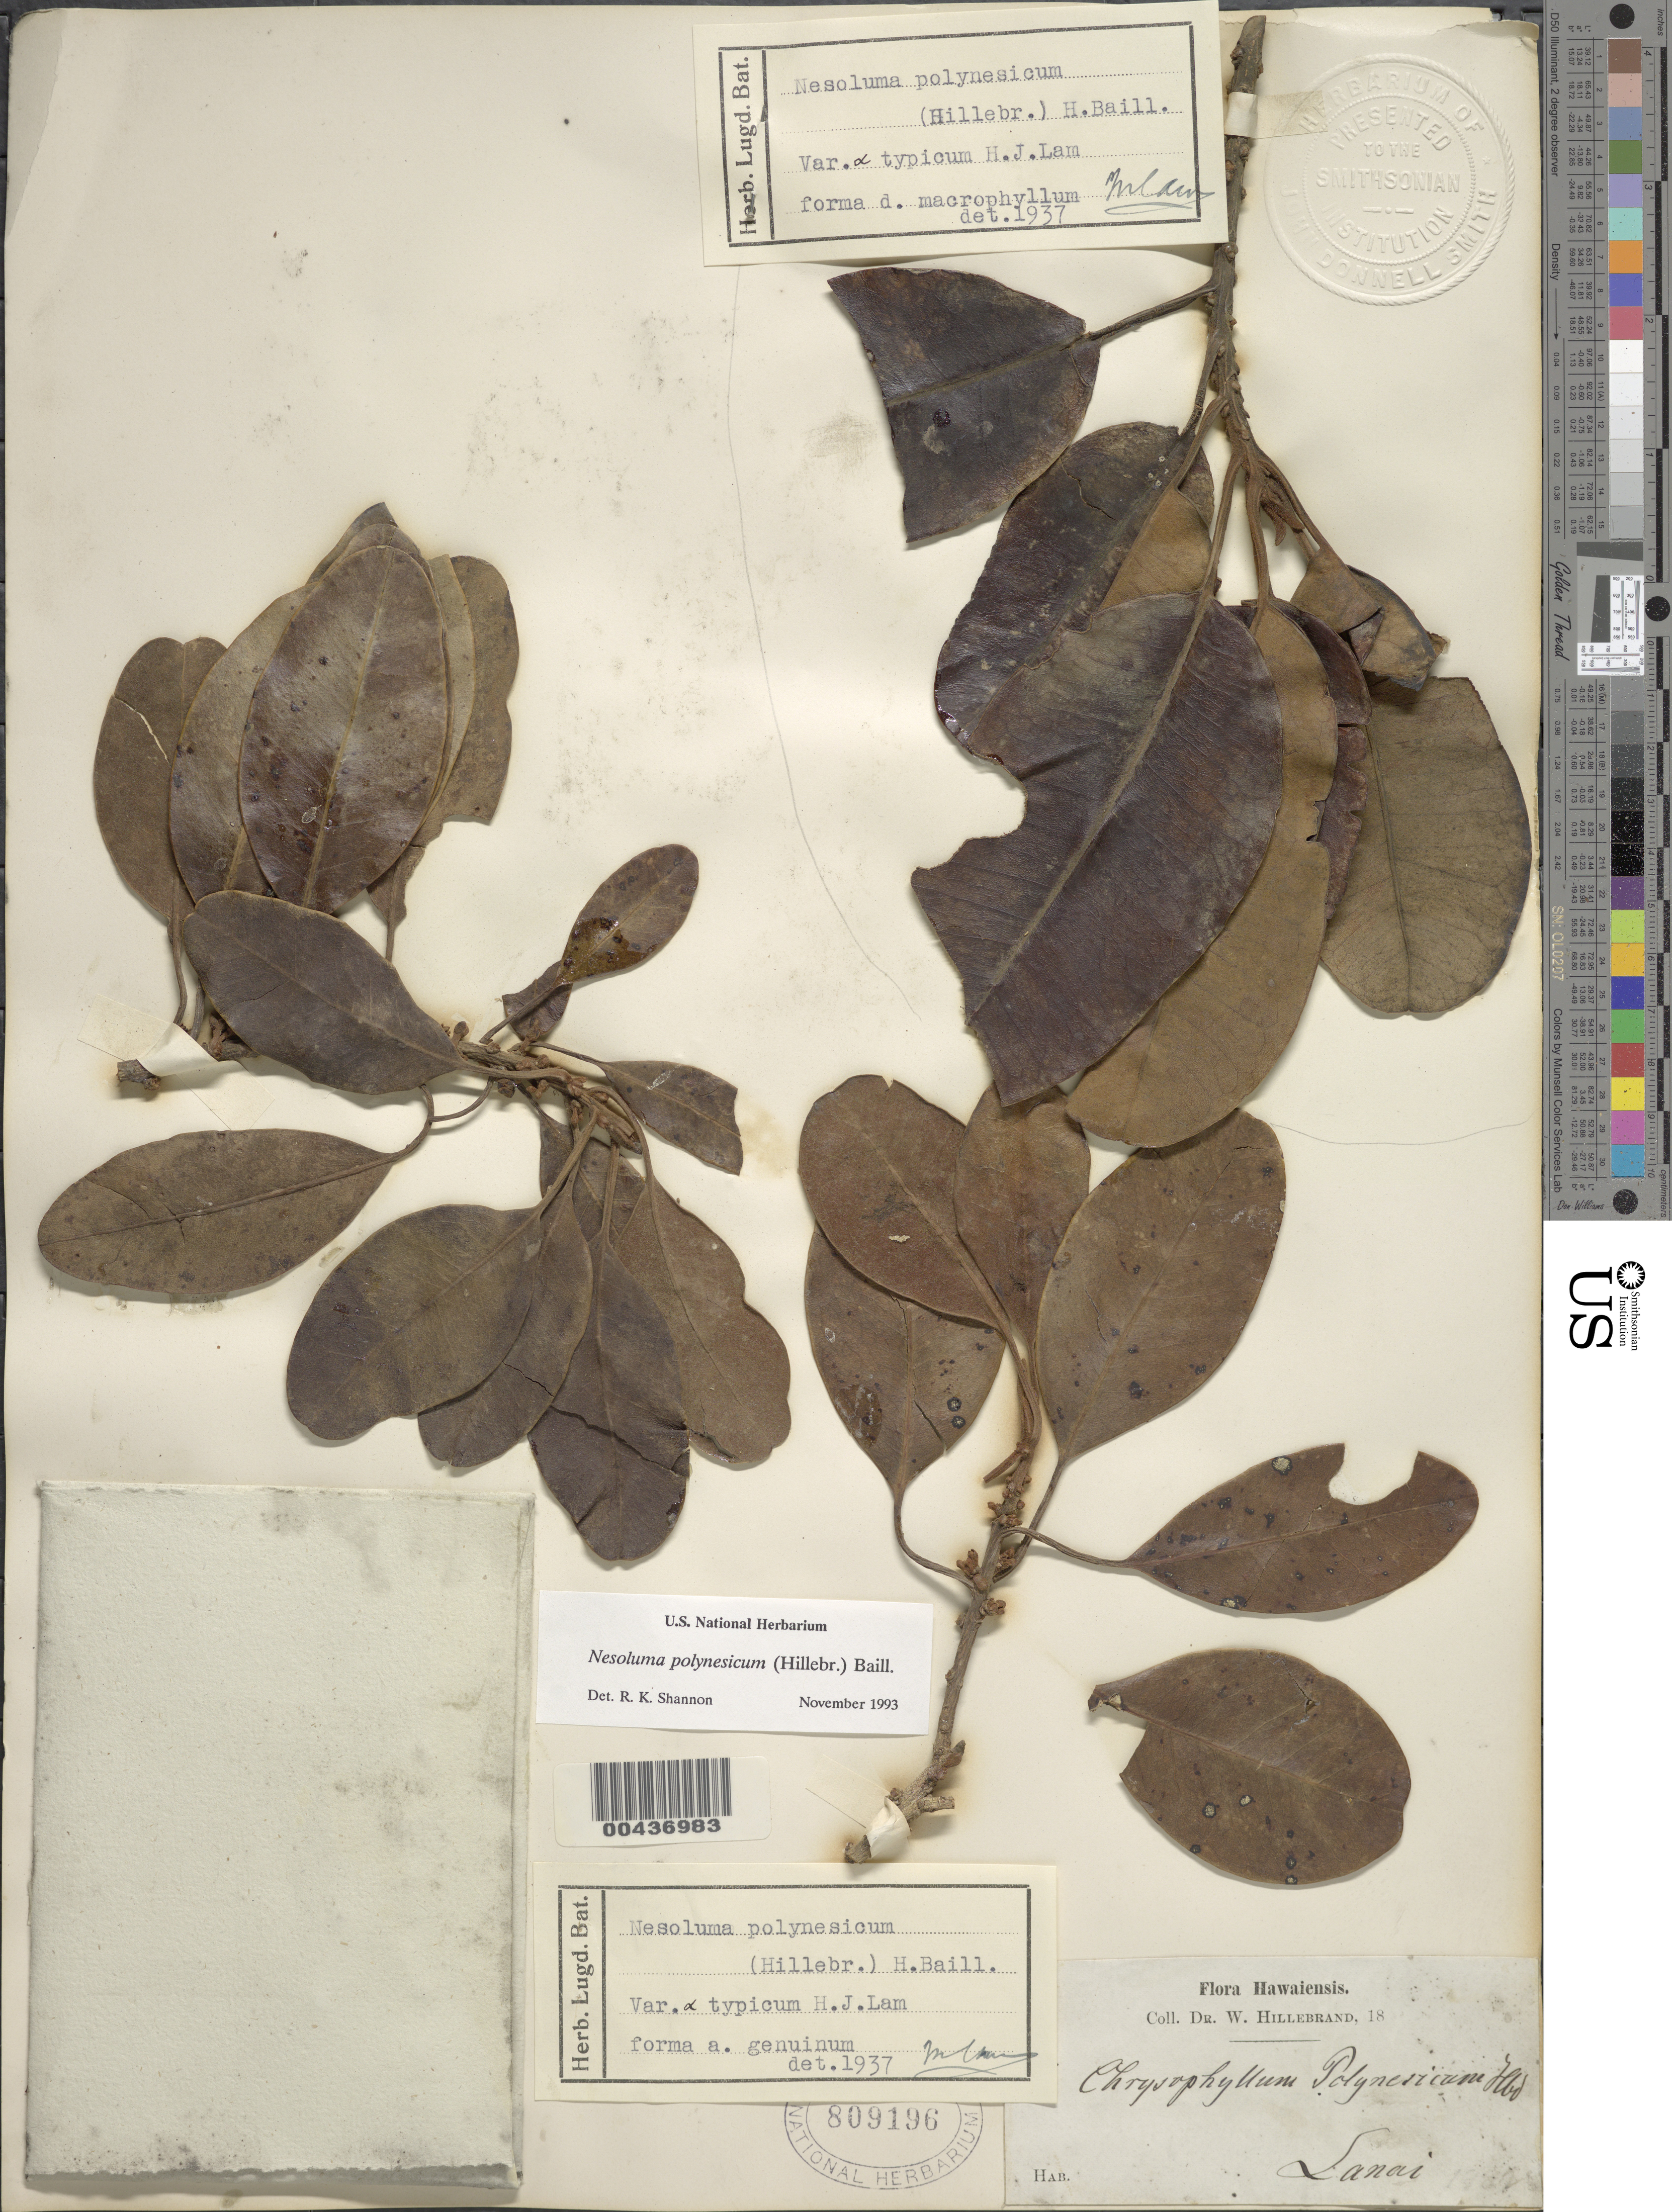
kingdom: Plantae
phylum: Tracheophyta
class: Magnoliopsida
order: Ericales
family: Sapotaceae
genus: Sideroxylon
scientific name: Sideroxylon polynesicum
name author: (Hillebr.) Smedmark & Anderb.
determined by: Wagner, W. L., (BOT), Smithsonian Institution - National Museum of Natural History (UNITED STATES)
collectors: W. Hillebrand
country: United States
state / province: Hawaii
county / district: Maui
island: Lana'i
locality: Lanai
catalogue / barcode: US 809196